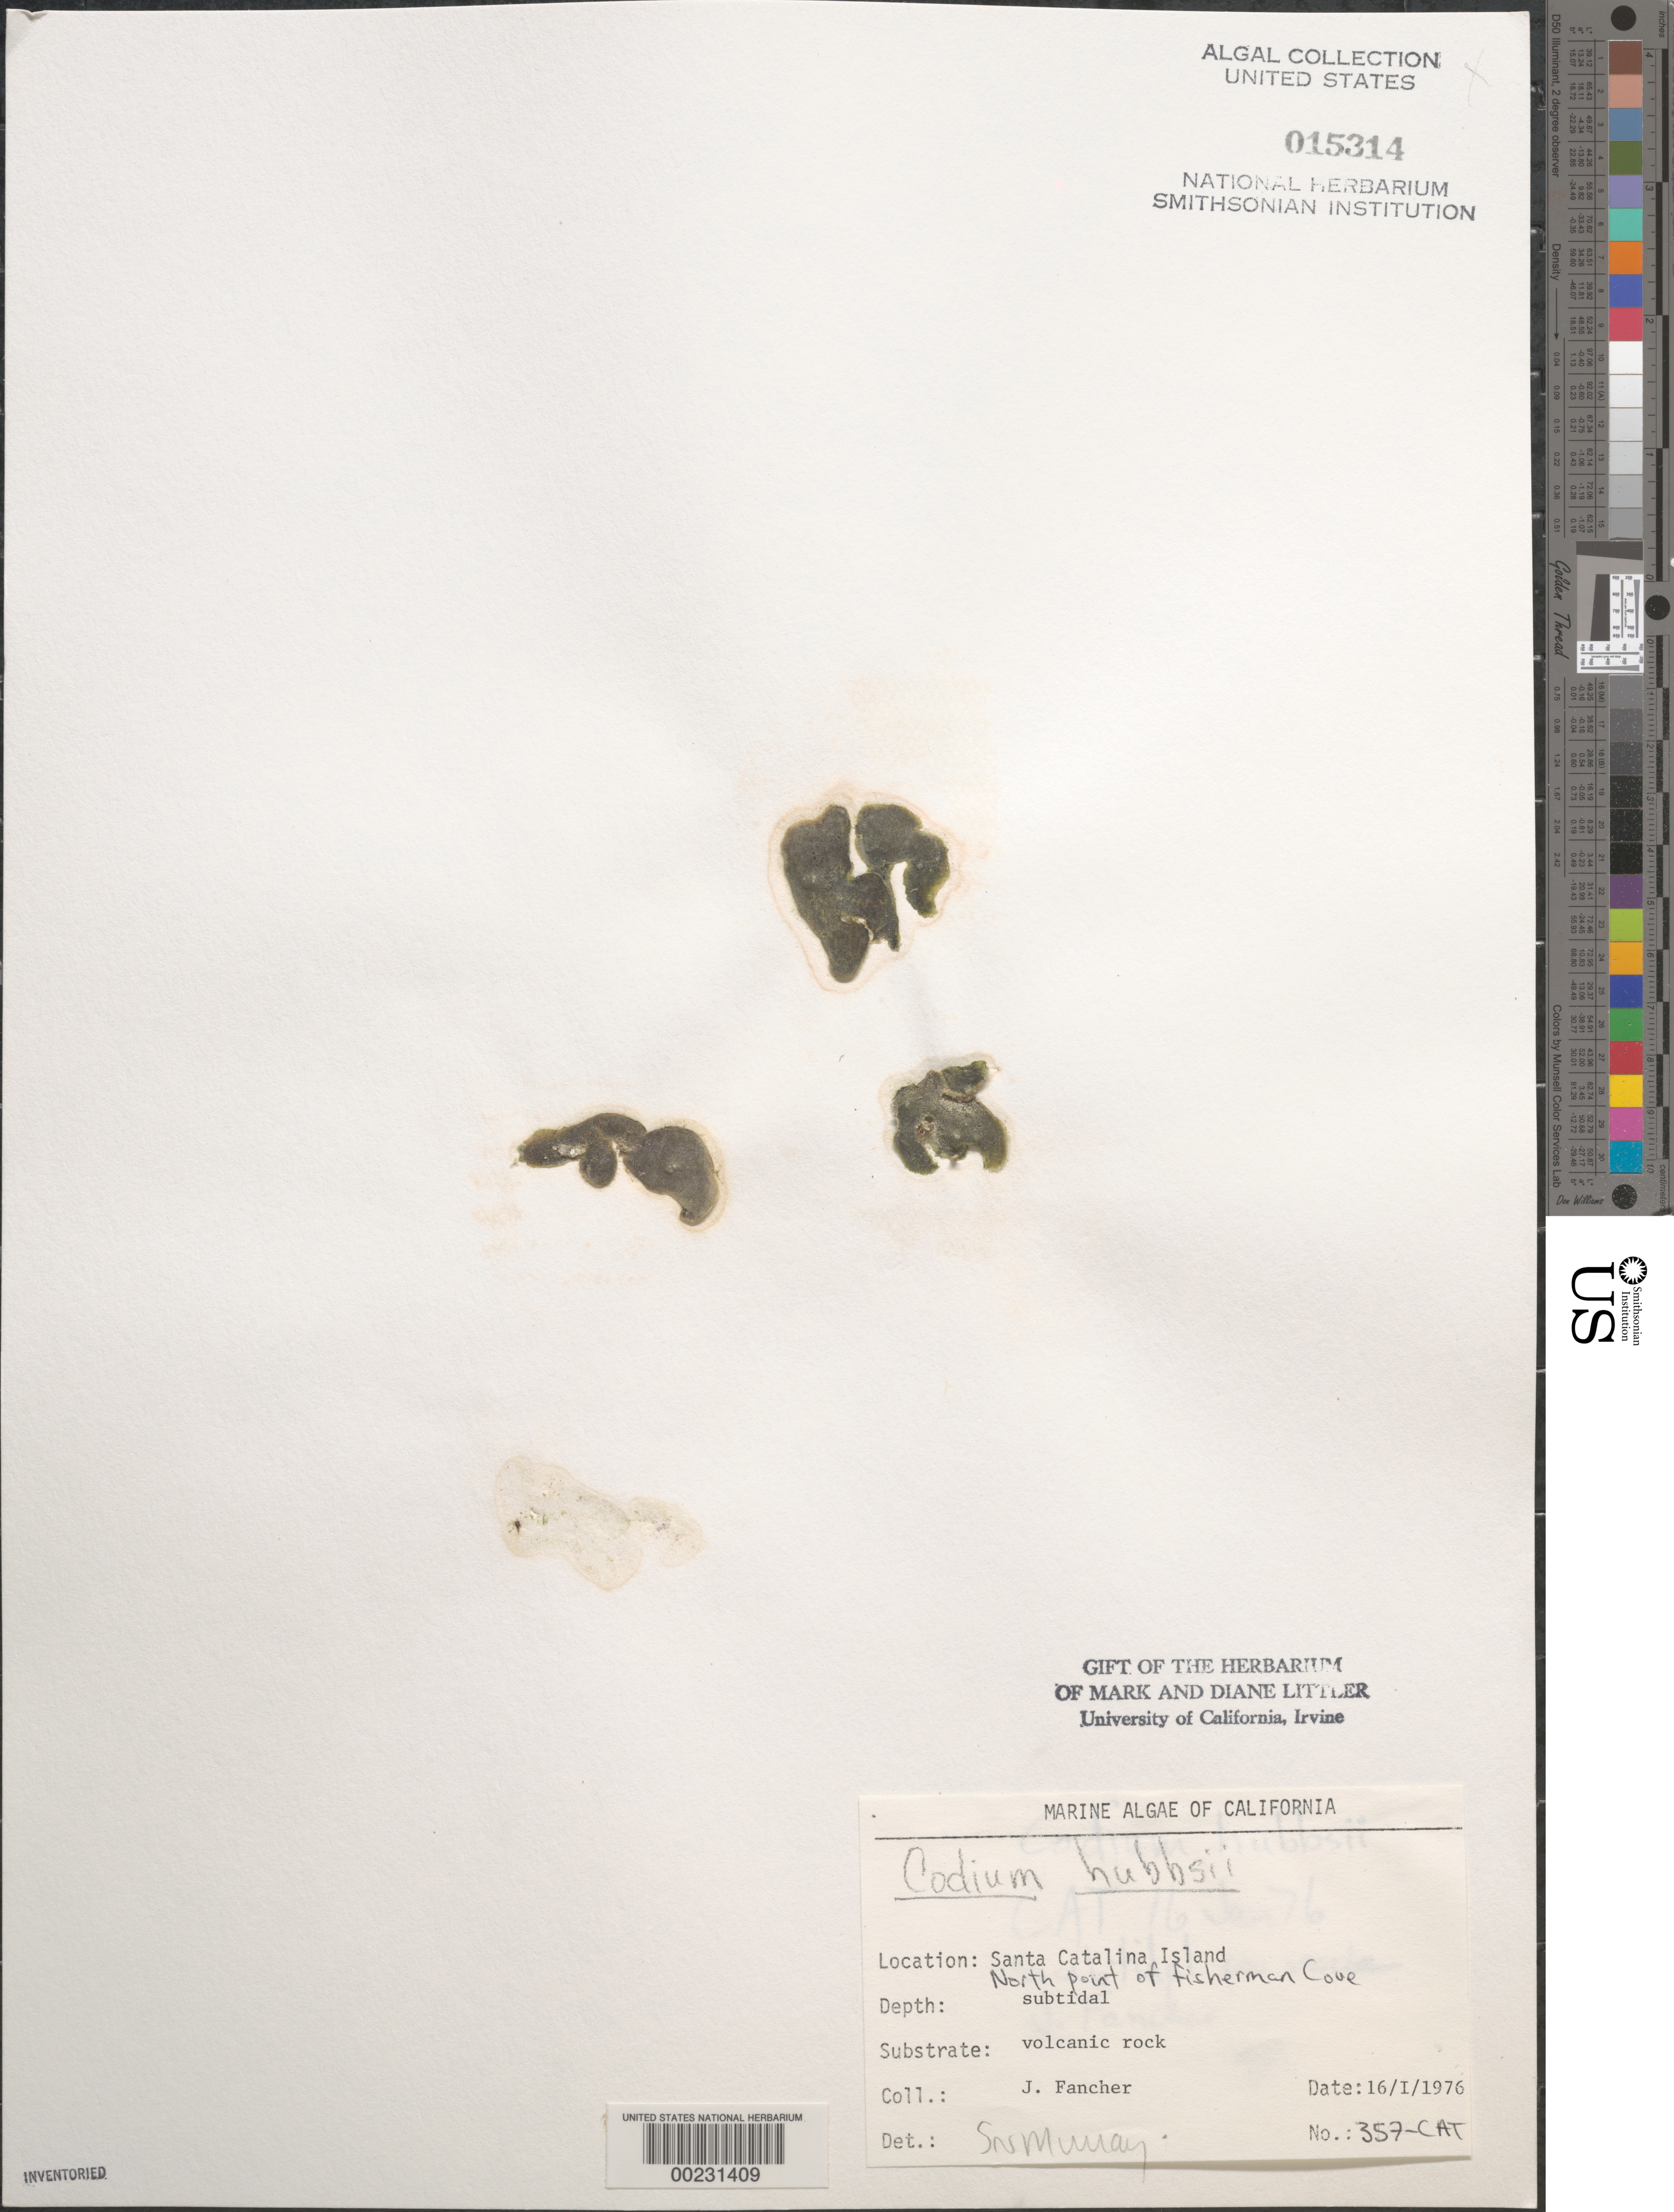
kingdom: Plantae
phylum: Chlorophyta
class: Ulvophyceae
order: Bryopsidales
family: Codiaceae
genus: Codium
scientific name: Codium hubbsii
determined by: Sims, Robert H.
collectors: J. Fancher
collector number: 357-cat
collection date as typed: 16 Jan 1976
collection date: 1976-01-16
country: United States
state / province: California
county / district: Los Angeles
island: Santa Catalina Island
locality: Fisherman Cove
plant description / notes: BLM-SOCALBIGHT Rocky Intertidal Survey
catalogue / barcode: US 15314